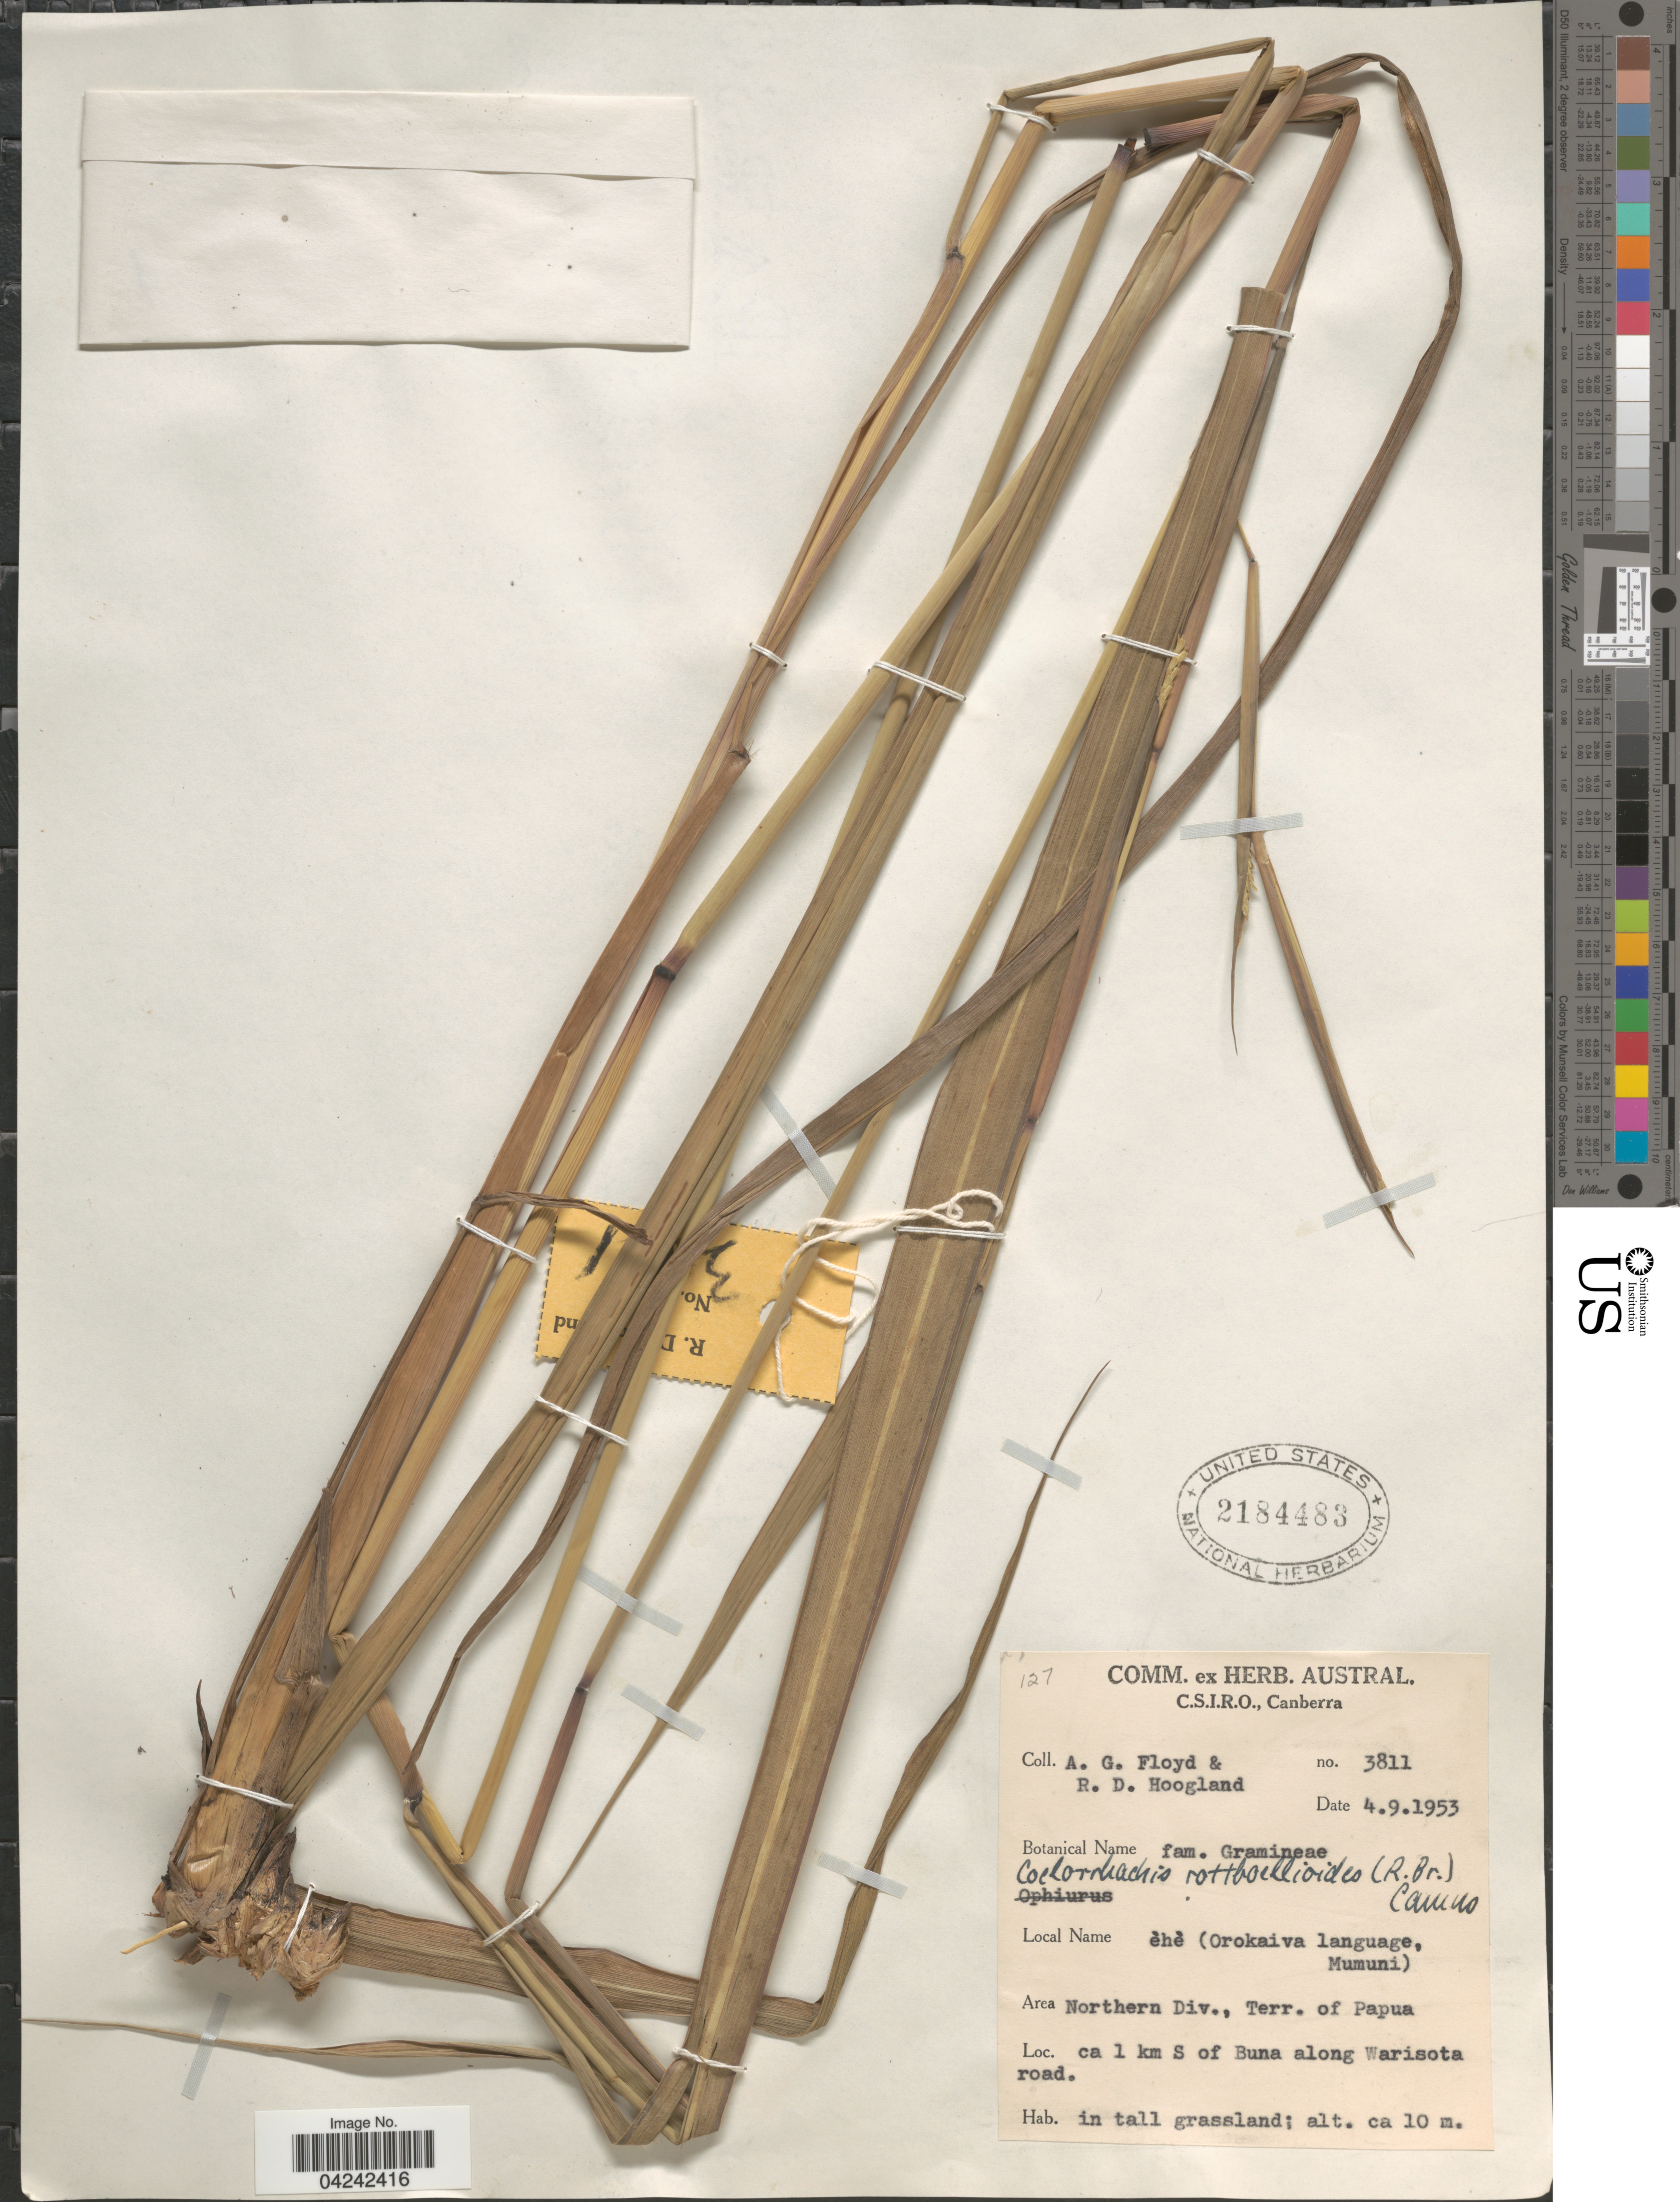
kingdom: Plantae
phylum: Tracheophyta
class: Liliopsida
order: Poales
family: Poaceae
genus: Rottboellia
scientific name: Rottboellia rottboellioides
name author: (R. Br.) Druce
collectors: A. G. Floyd & R. D. Hoogland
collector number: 3811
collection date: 1953-09-04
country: Papua New Guinea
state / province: Northern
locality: Area Northern Div., Terr. of Papua ca 1 km S of Buna along Warisota road.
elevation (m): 10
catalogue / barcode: US 2184483